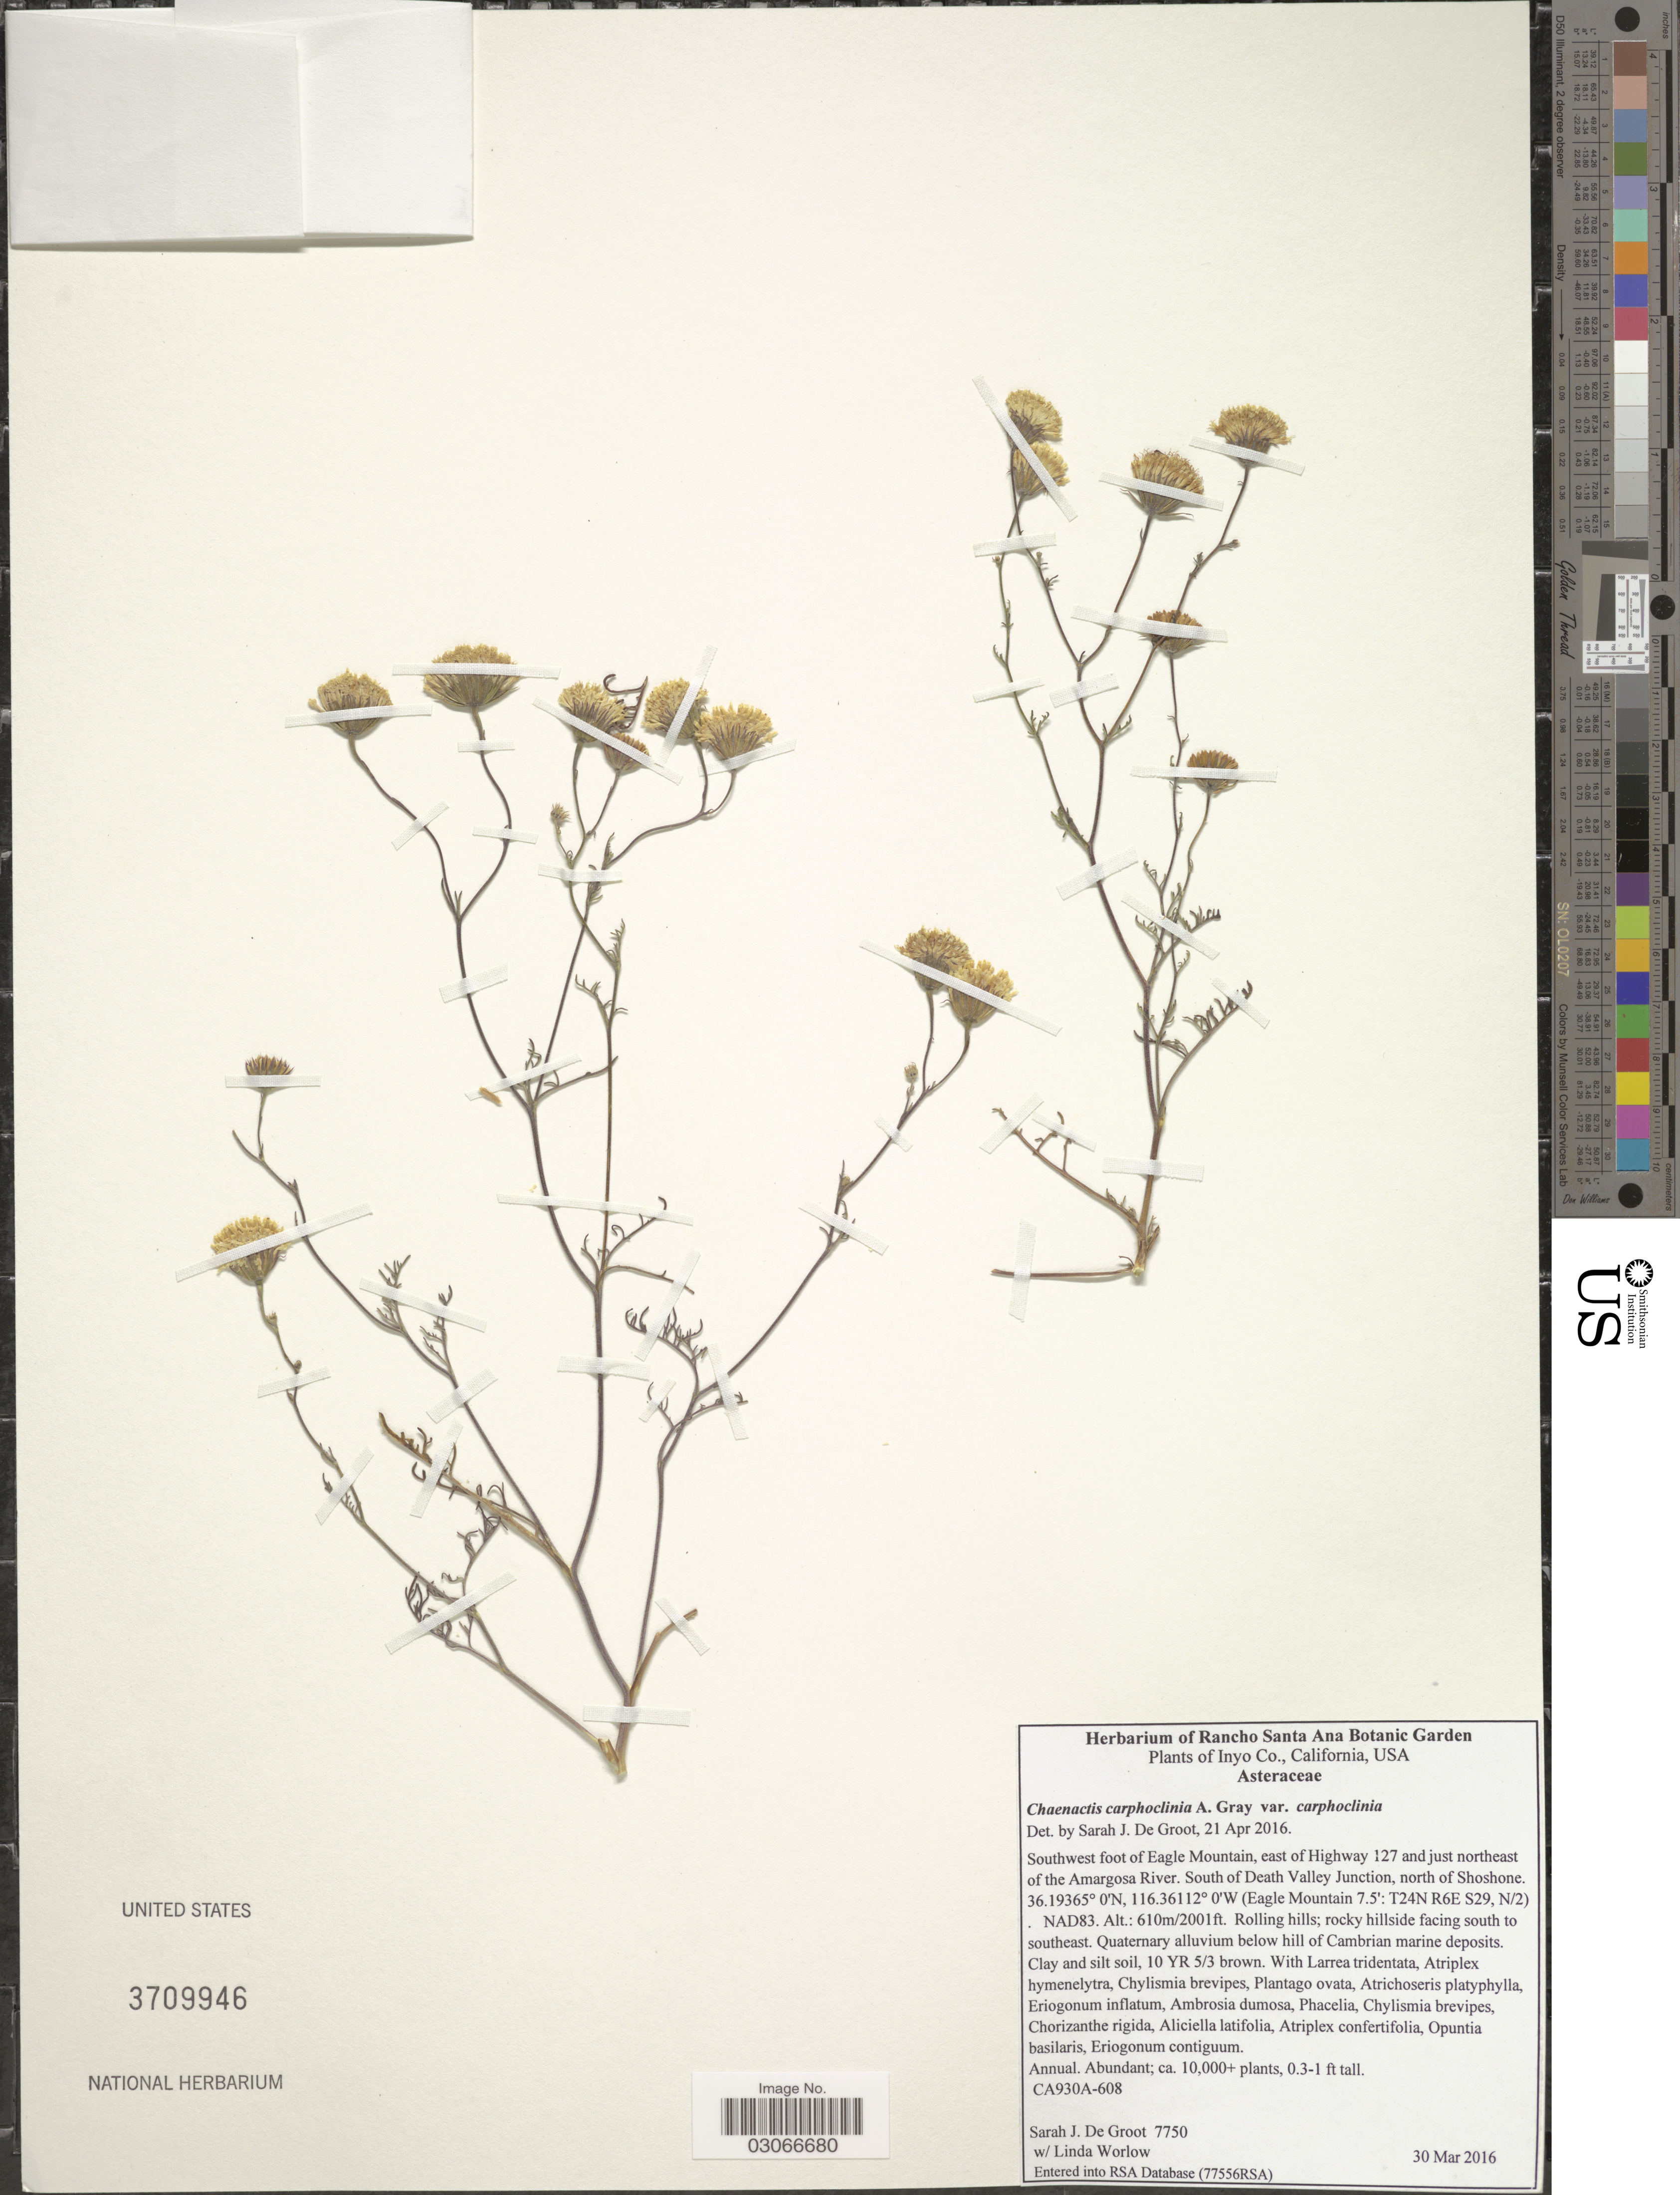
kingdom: Plantae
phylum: Tracheophyta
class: Magnoliopsida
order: Asterales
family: Asteraceae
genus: Chaenactis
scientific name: Chaenactis carphoclinia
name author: A. Gray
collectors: S. De Groot & L. Worlow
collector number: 7750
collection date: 2016-03-30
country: United States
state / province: California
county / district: Inyo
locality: Inyo Co. Southwest foot of Eagle Mountain, east of Highway 127 and just northeast of the Amargosa River. South of Death Valley Junction, north of Shoshone. (Eagle Mountain 7.5': T24N R6E S29, N/2).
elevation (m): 610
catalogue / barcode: US 3709946